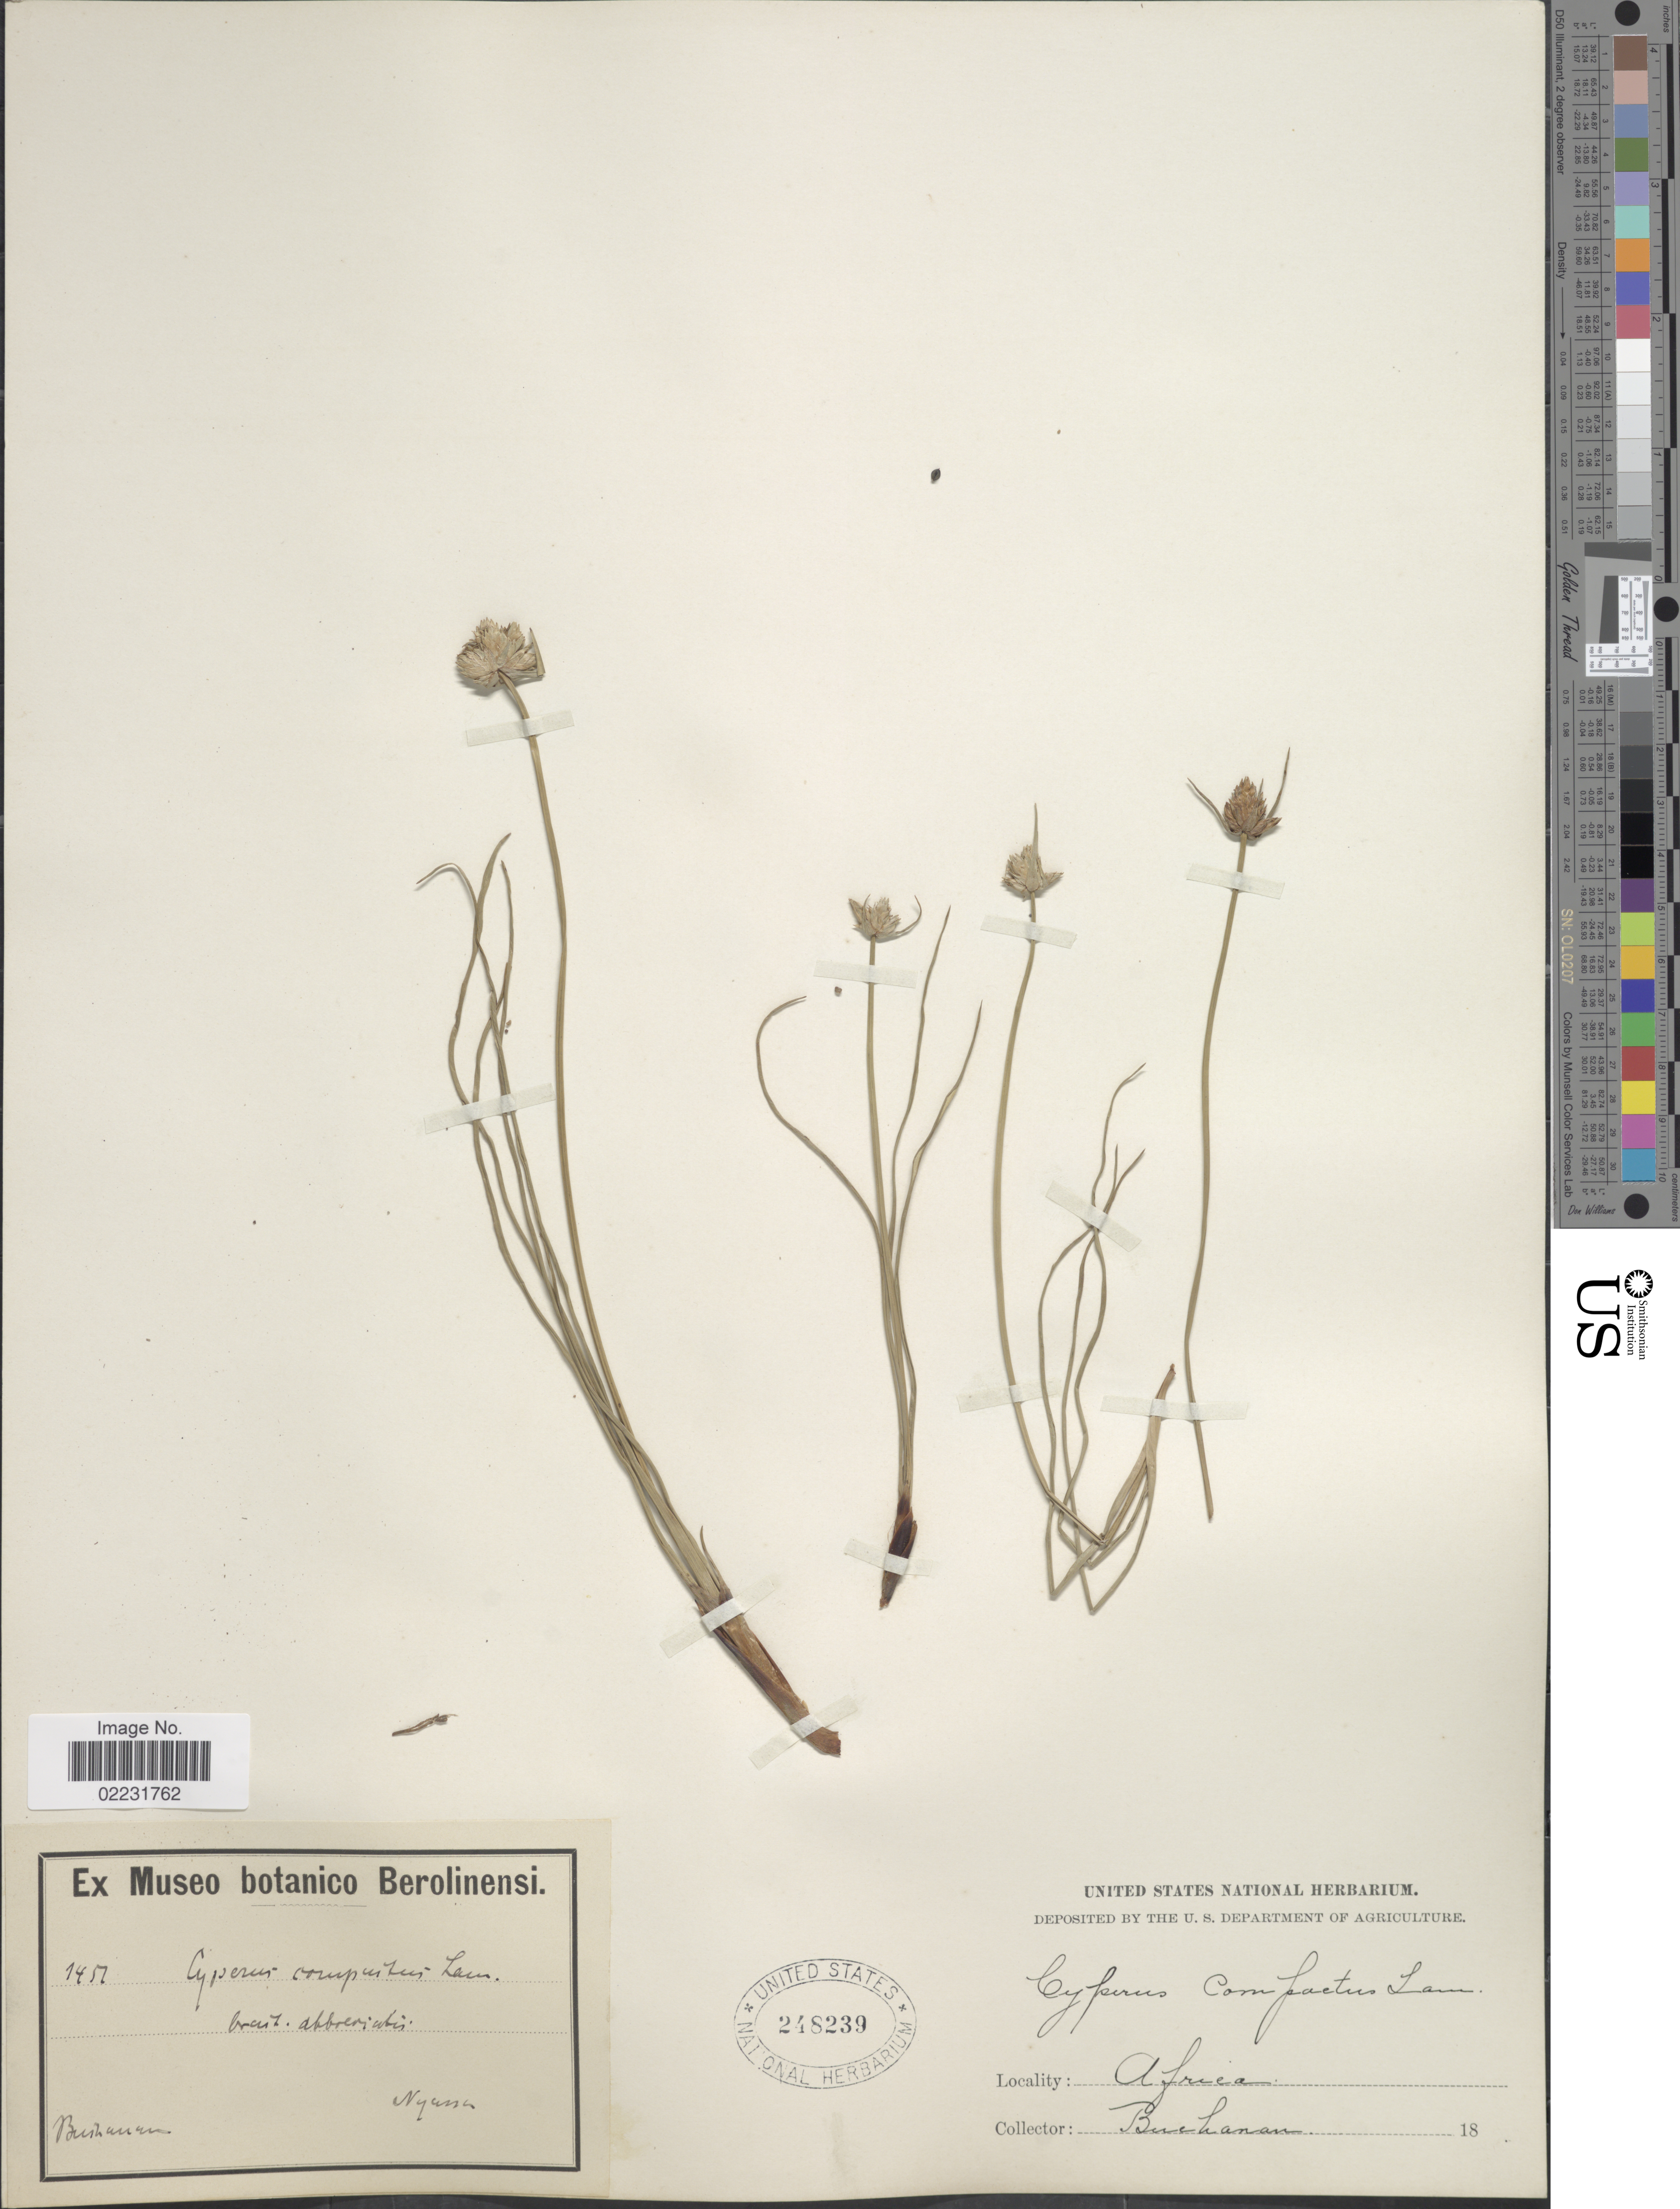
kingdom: Plantae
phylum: Tracheophyta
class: Liliopsida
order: Poales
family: Cyperaceae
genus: Cyperus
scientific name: Cyperus obtusiflorus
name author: Vahl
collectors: -. Buchanan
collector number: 1457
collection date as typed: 18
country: Malawi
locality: Nyassa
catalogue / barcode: US 248239